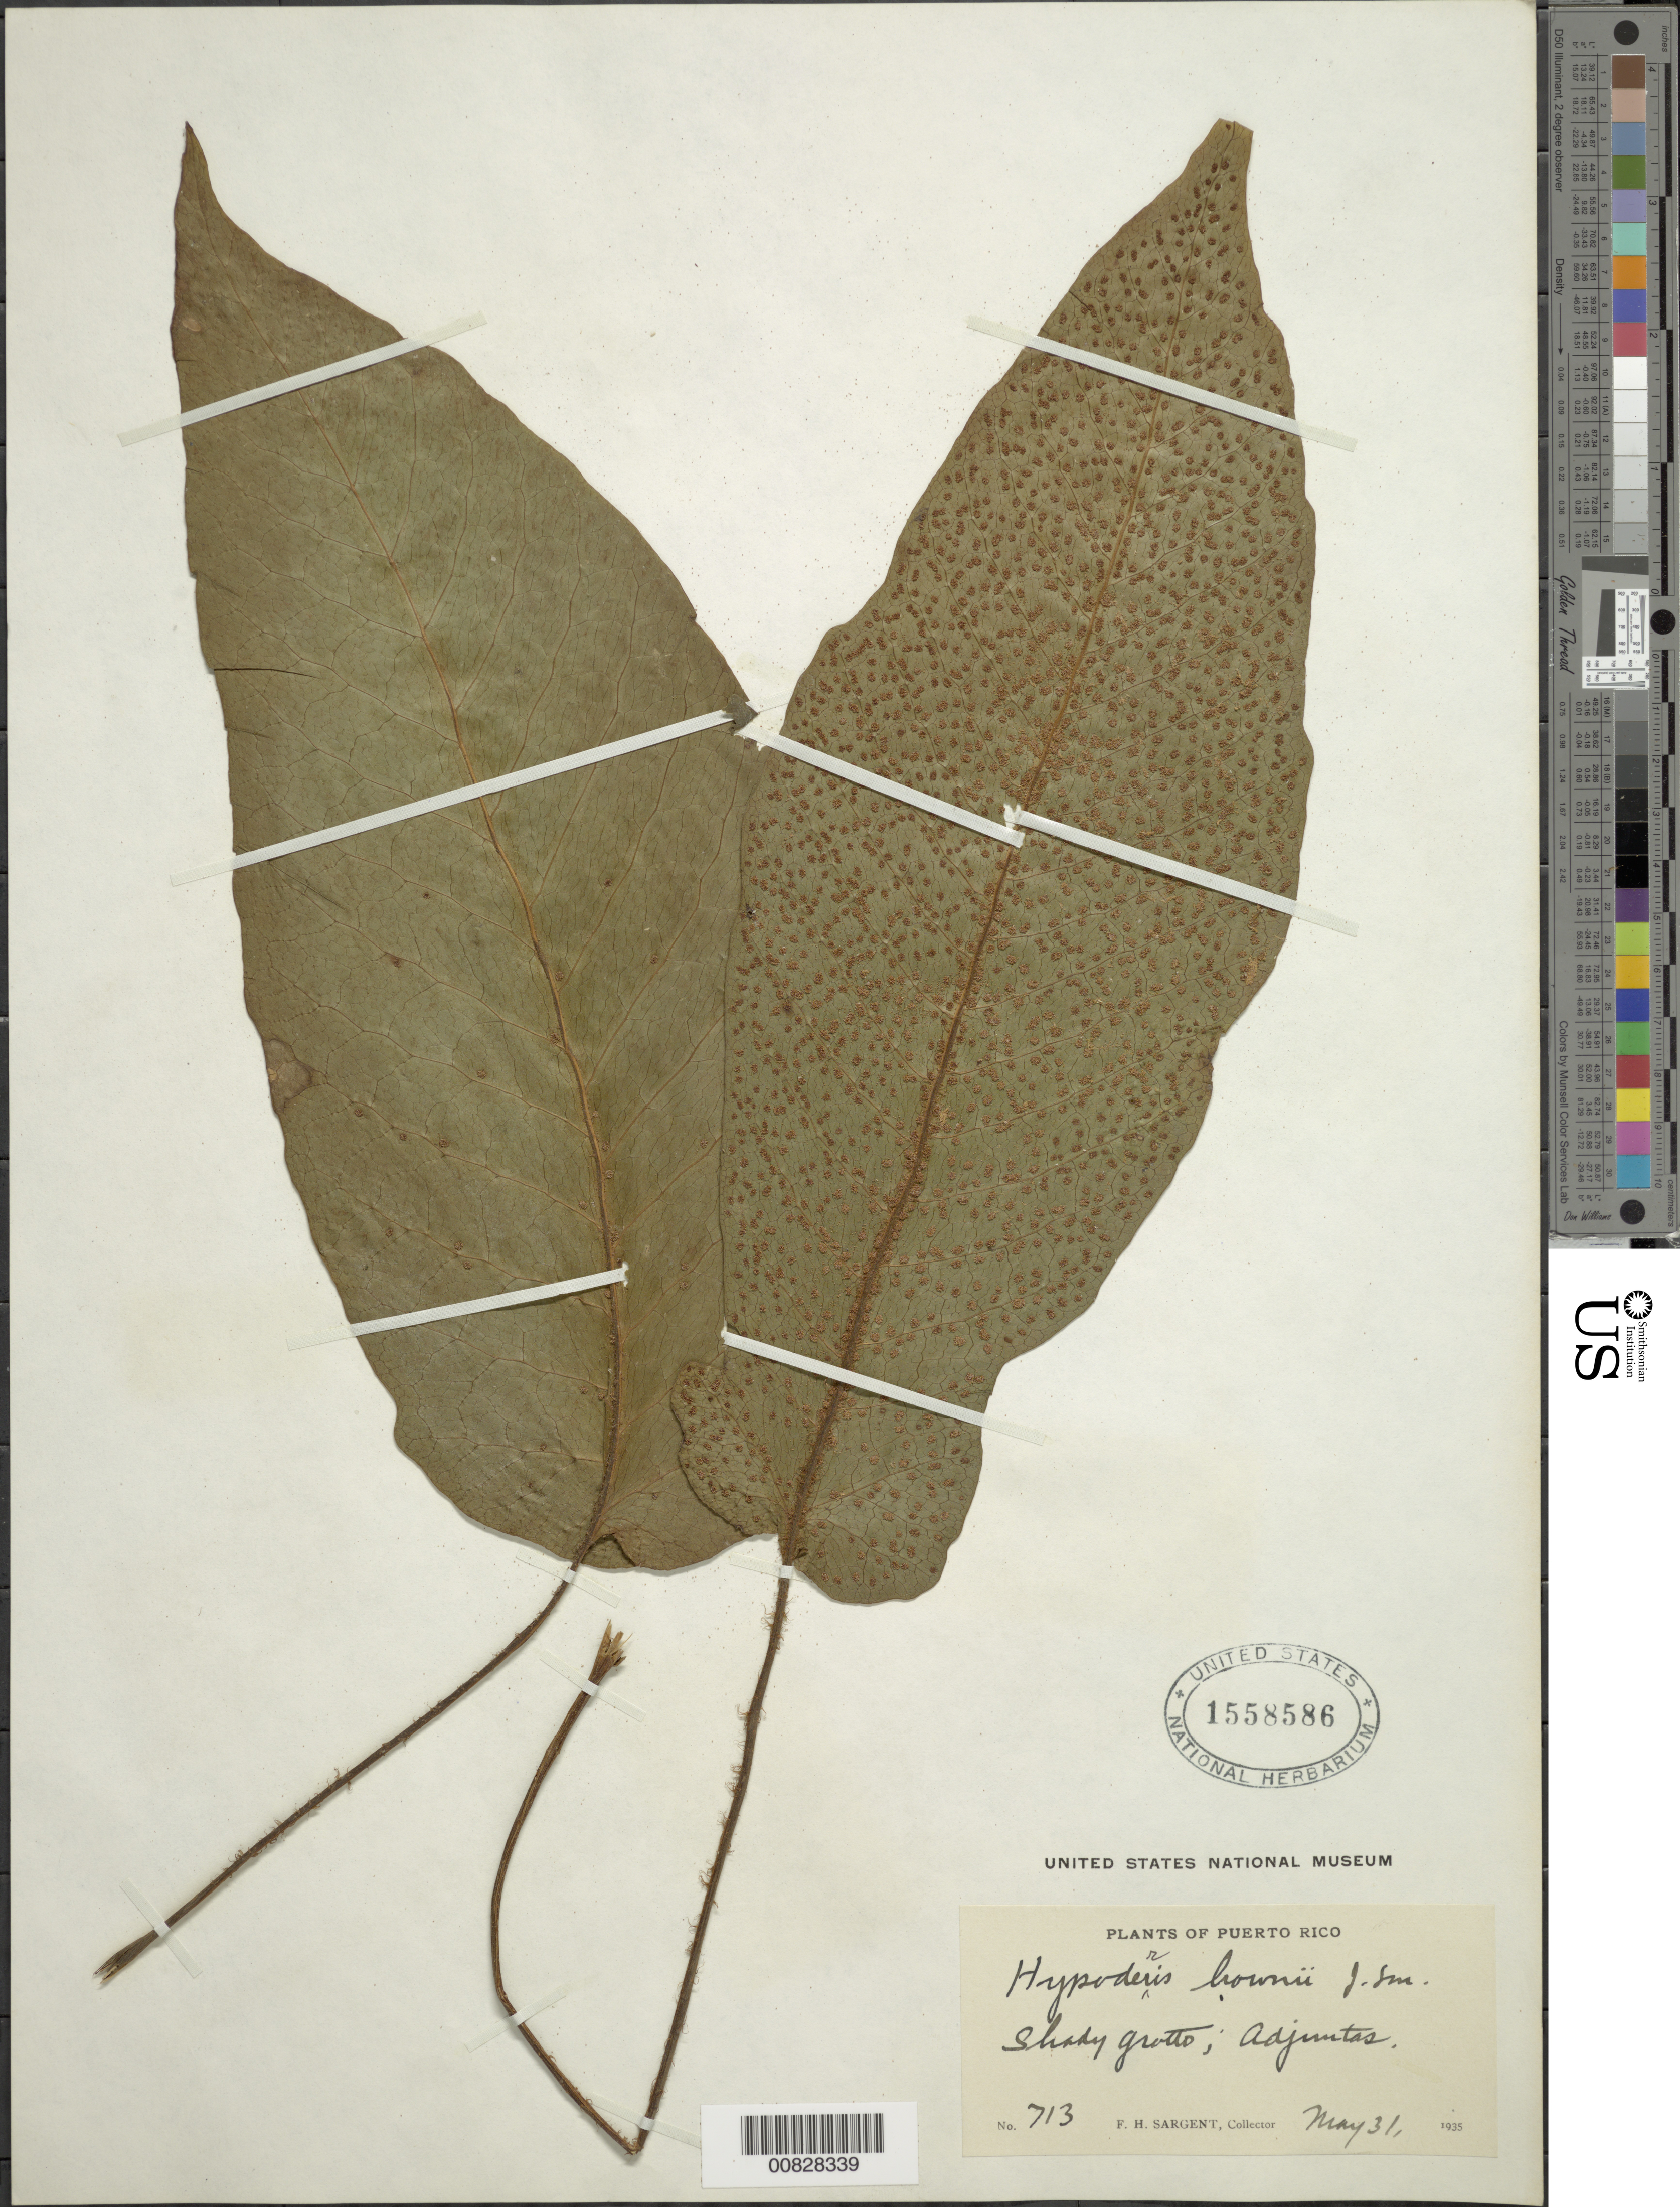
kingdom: Plantae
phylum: Tracheophyta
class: Polypodiopsida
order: Polypodiales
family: Tectariaceae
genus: Hypoderris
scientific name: Hypoderris brownii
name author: J. Sm.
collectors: F. H. Sargent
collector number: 713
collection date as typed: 31 May 1935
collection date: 1935-05-31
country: Puerto Rico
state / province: Adjuntas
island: Puerto Rico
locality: Adjuntas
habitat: Shady grotto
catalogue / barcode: US 1558586